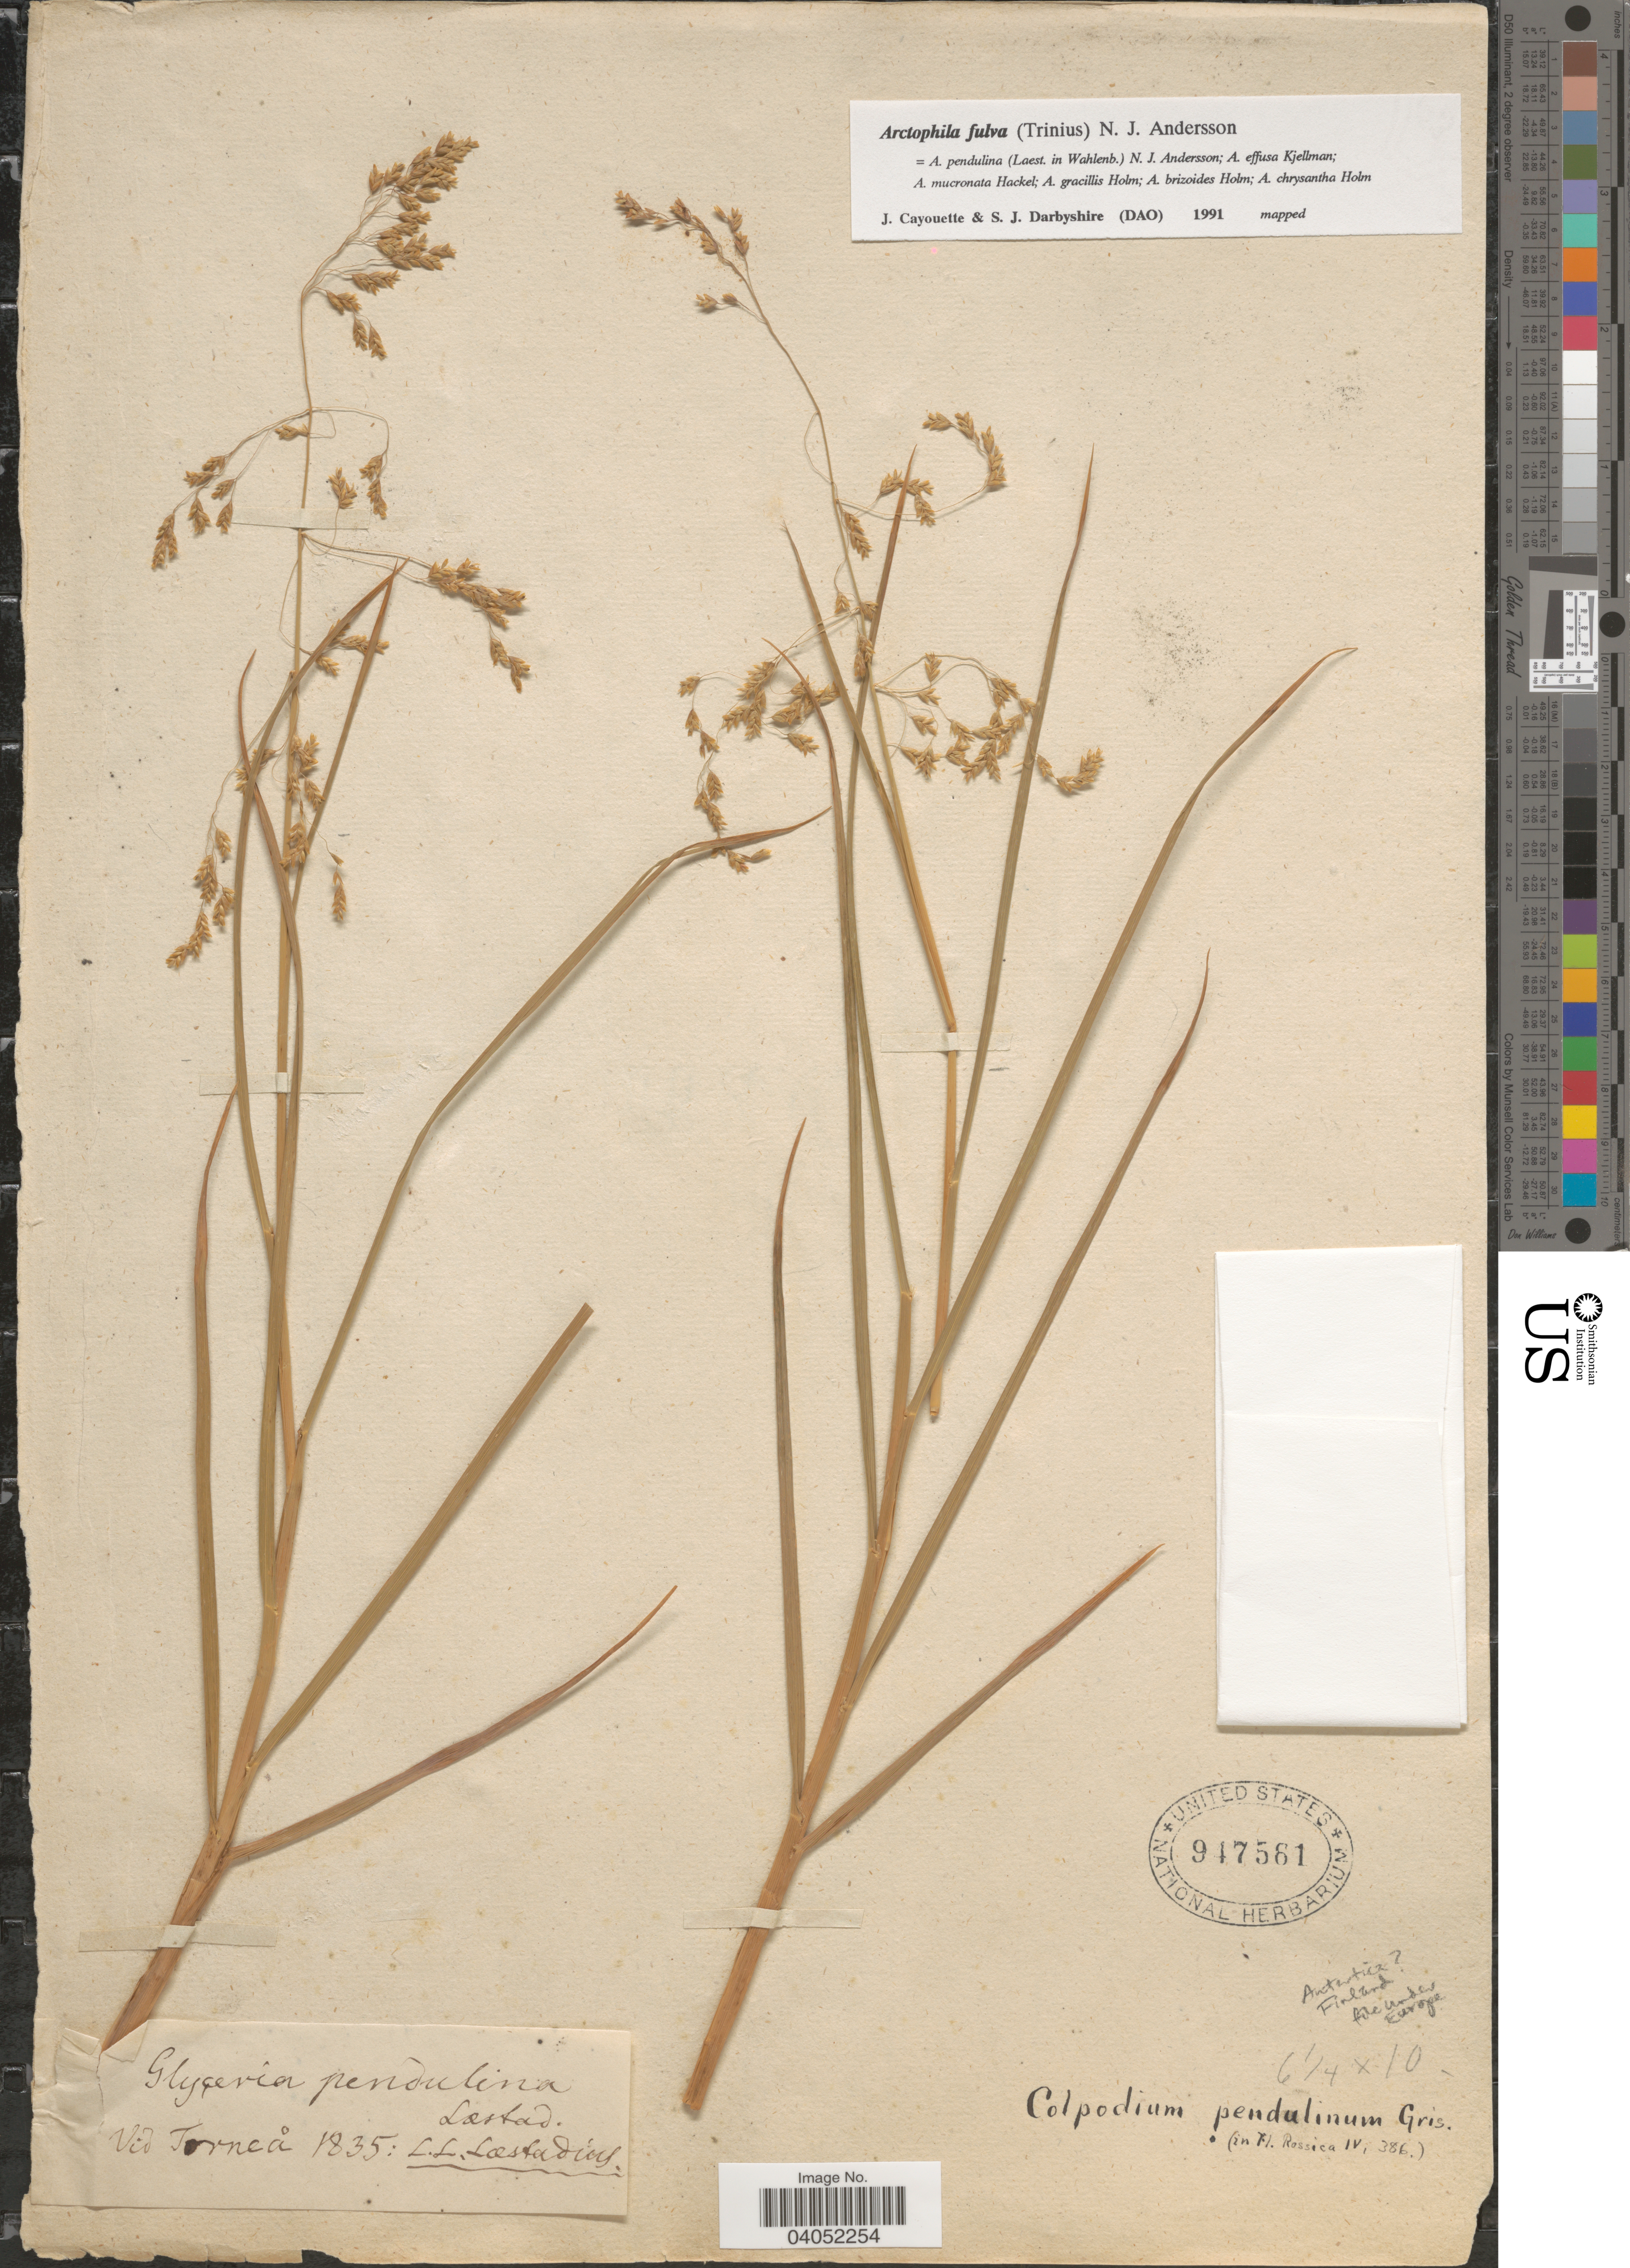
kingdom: Plantae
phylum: Tracheophyta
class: Liliopsida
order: Poales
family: Poaceae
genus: Arctophila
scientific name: Arctophila fulva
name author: (Trin.) Andersson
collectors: L. L. Laestadius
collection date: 1835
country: Finland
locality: Vid Torneå.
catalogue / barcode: US 947581